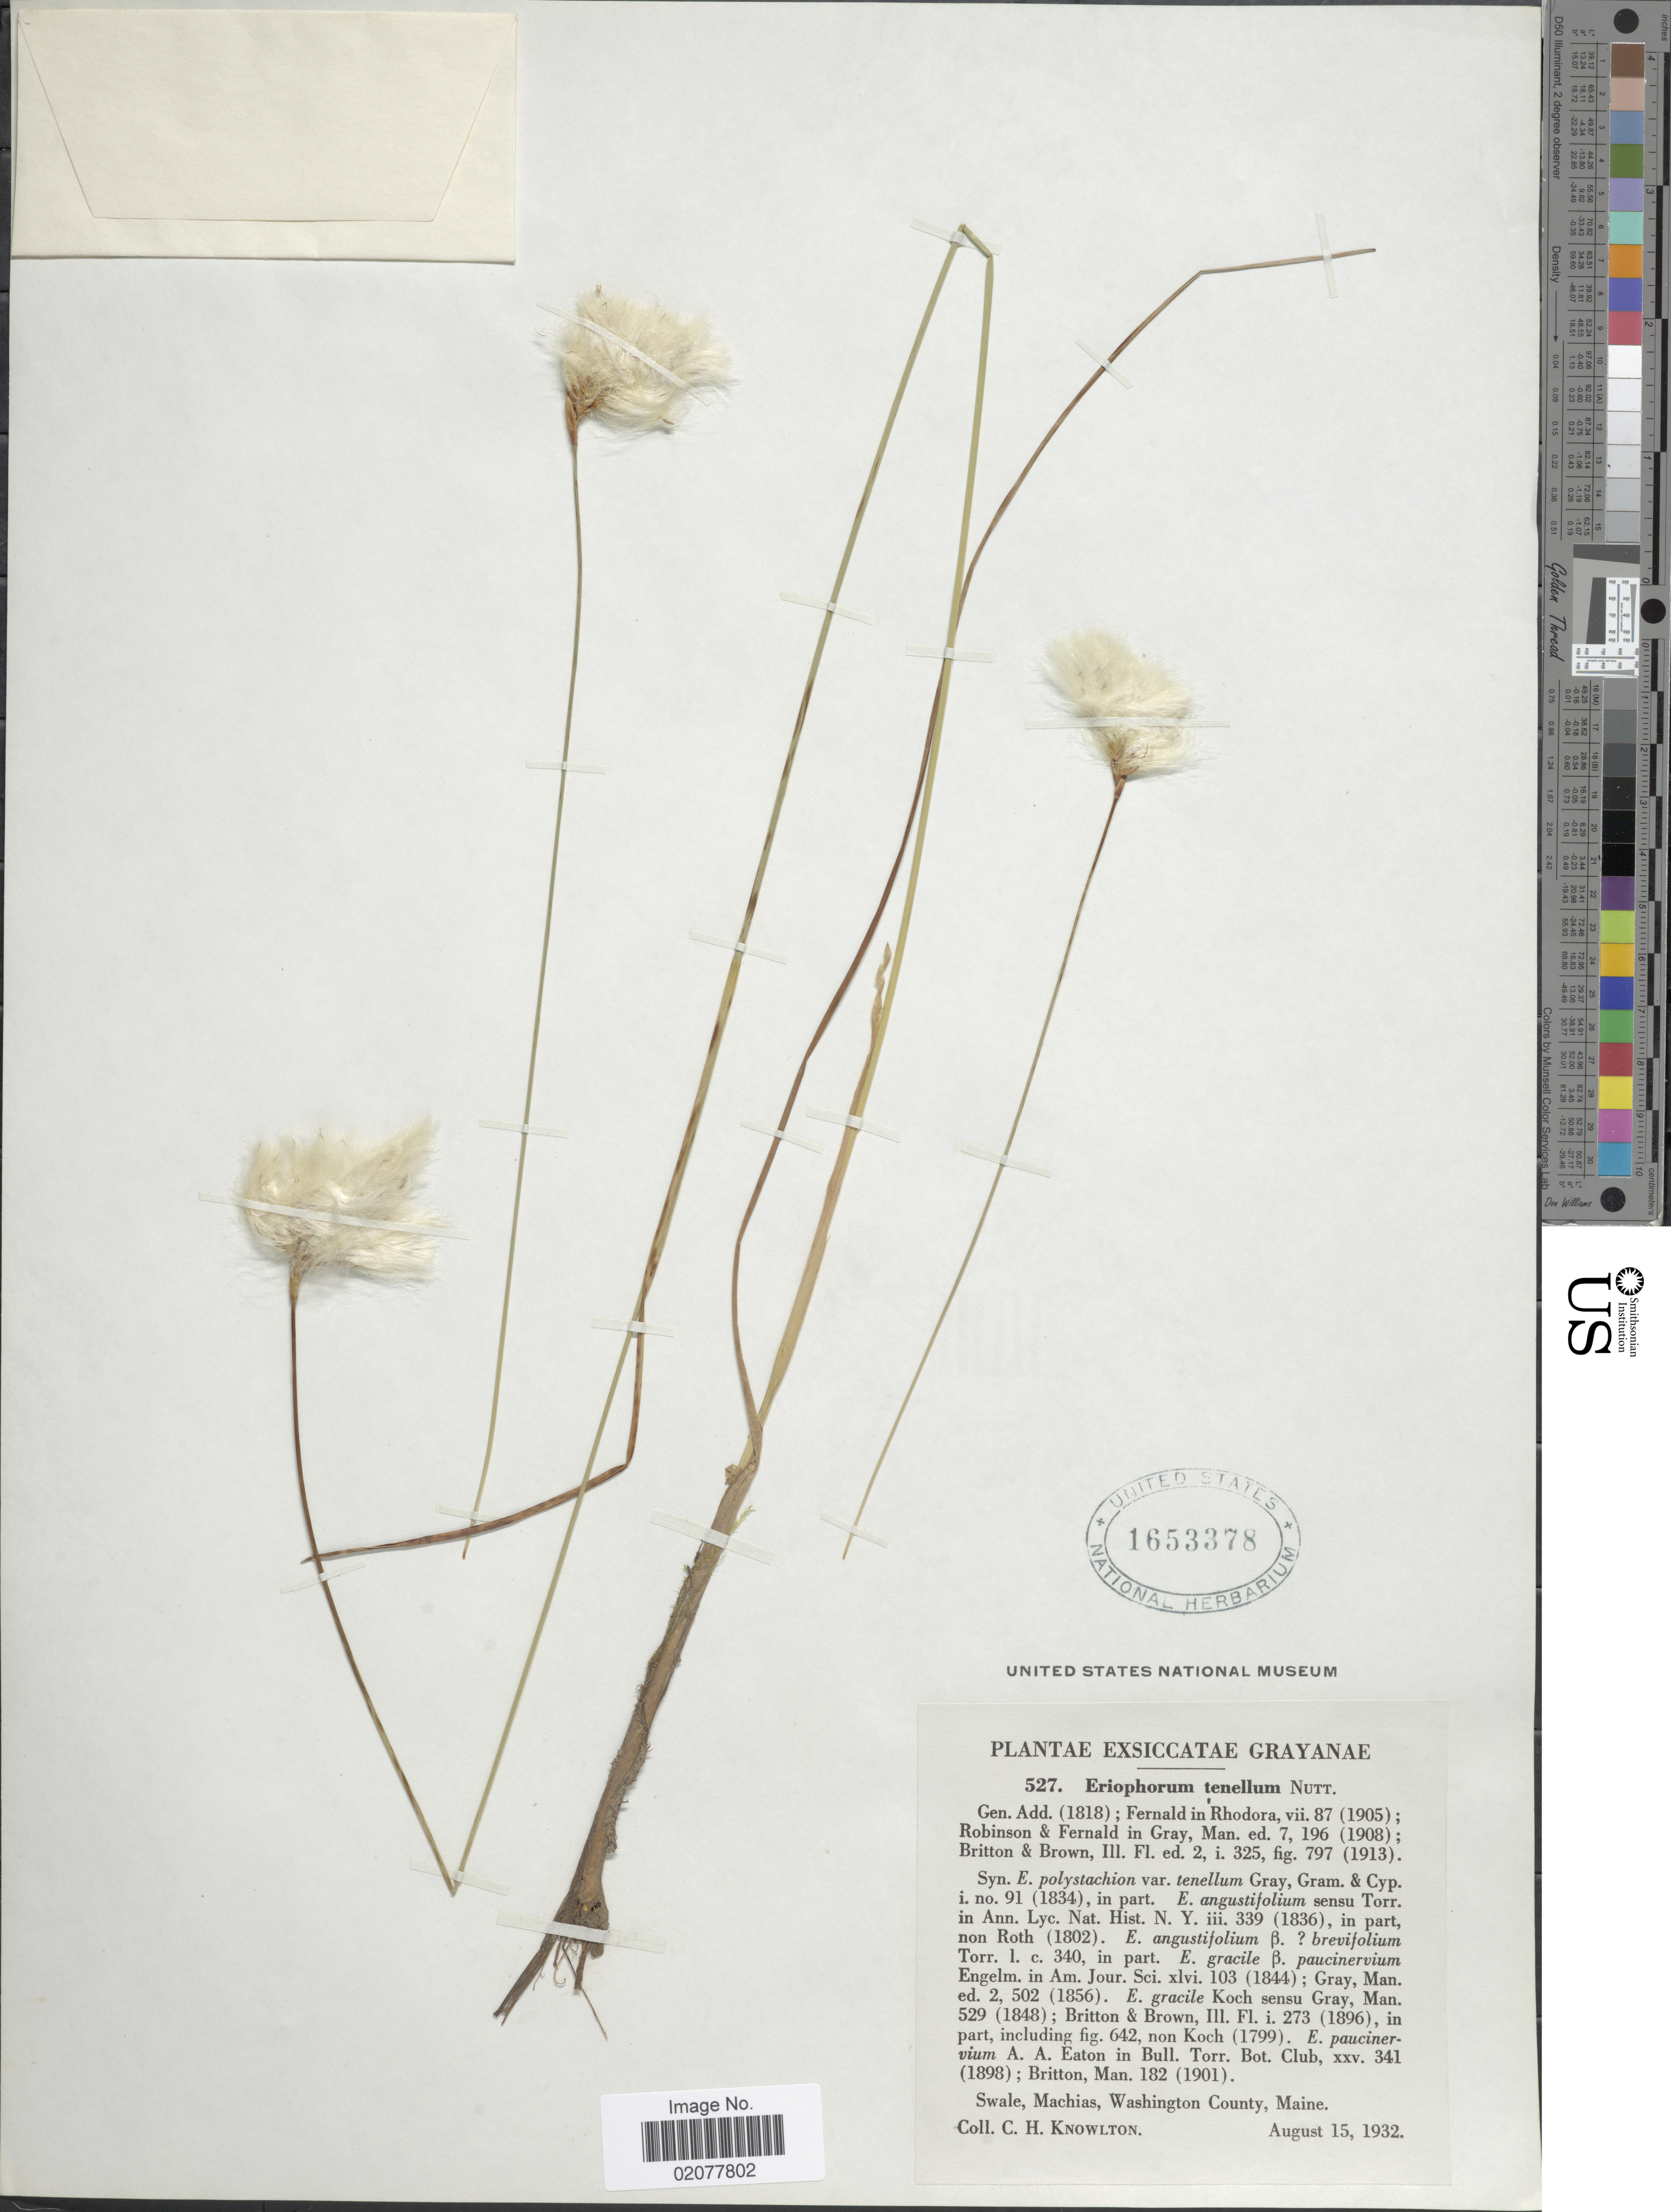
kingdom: Plantae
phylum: Tracheophyta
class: Liliopsida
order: Poales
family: Cyperaceae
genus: Eriophorum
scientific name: Eriophorum tenellum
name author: Nutt.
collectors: C. H. Knowlton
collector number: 527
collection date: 1932-08-15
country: United States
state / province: Maine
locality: Swale, Machias, Washington County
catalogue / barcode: US 1653378